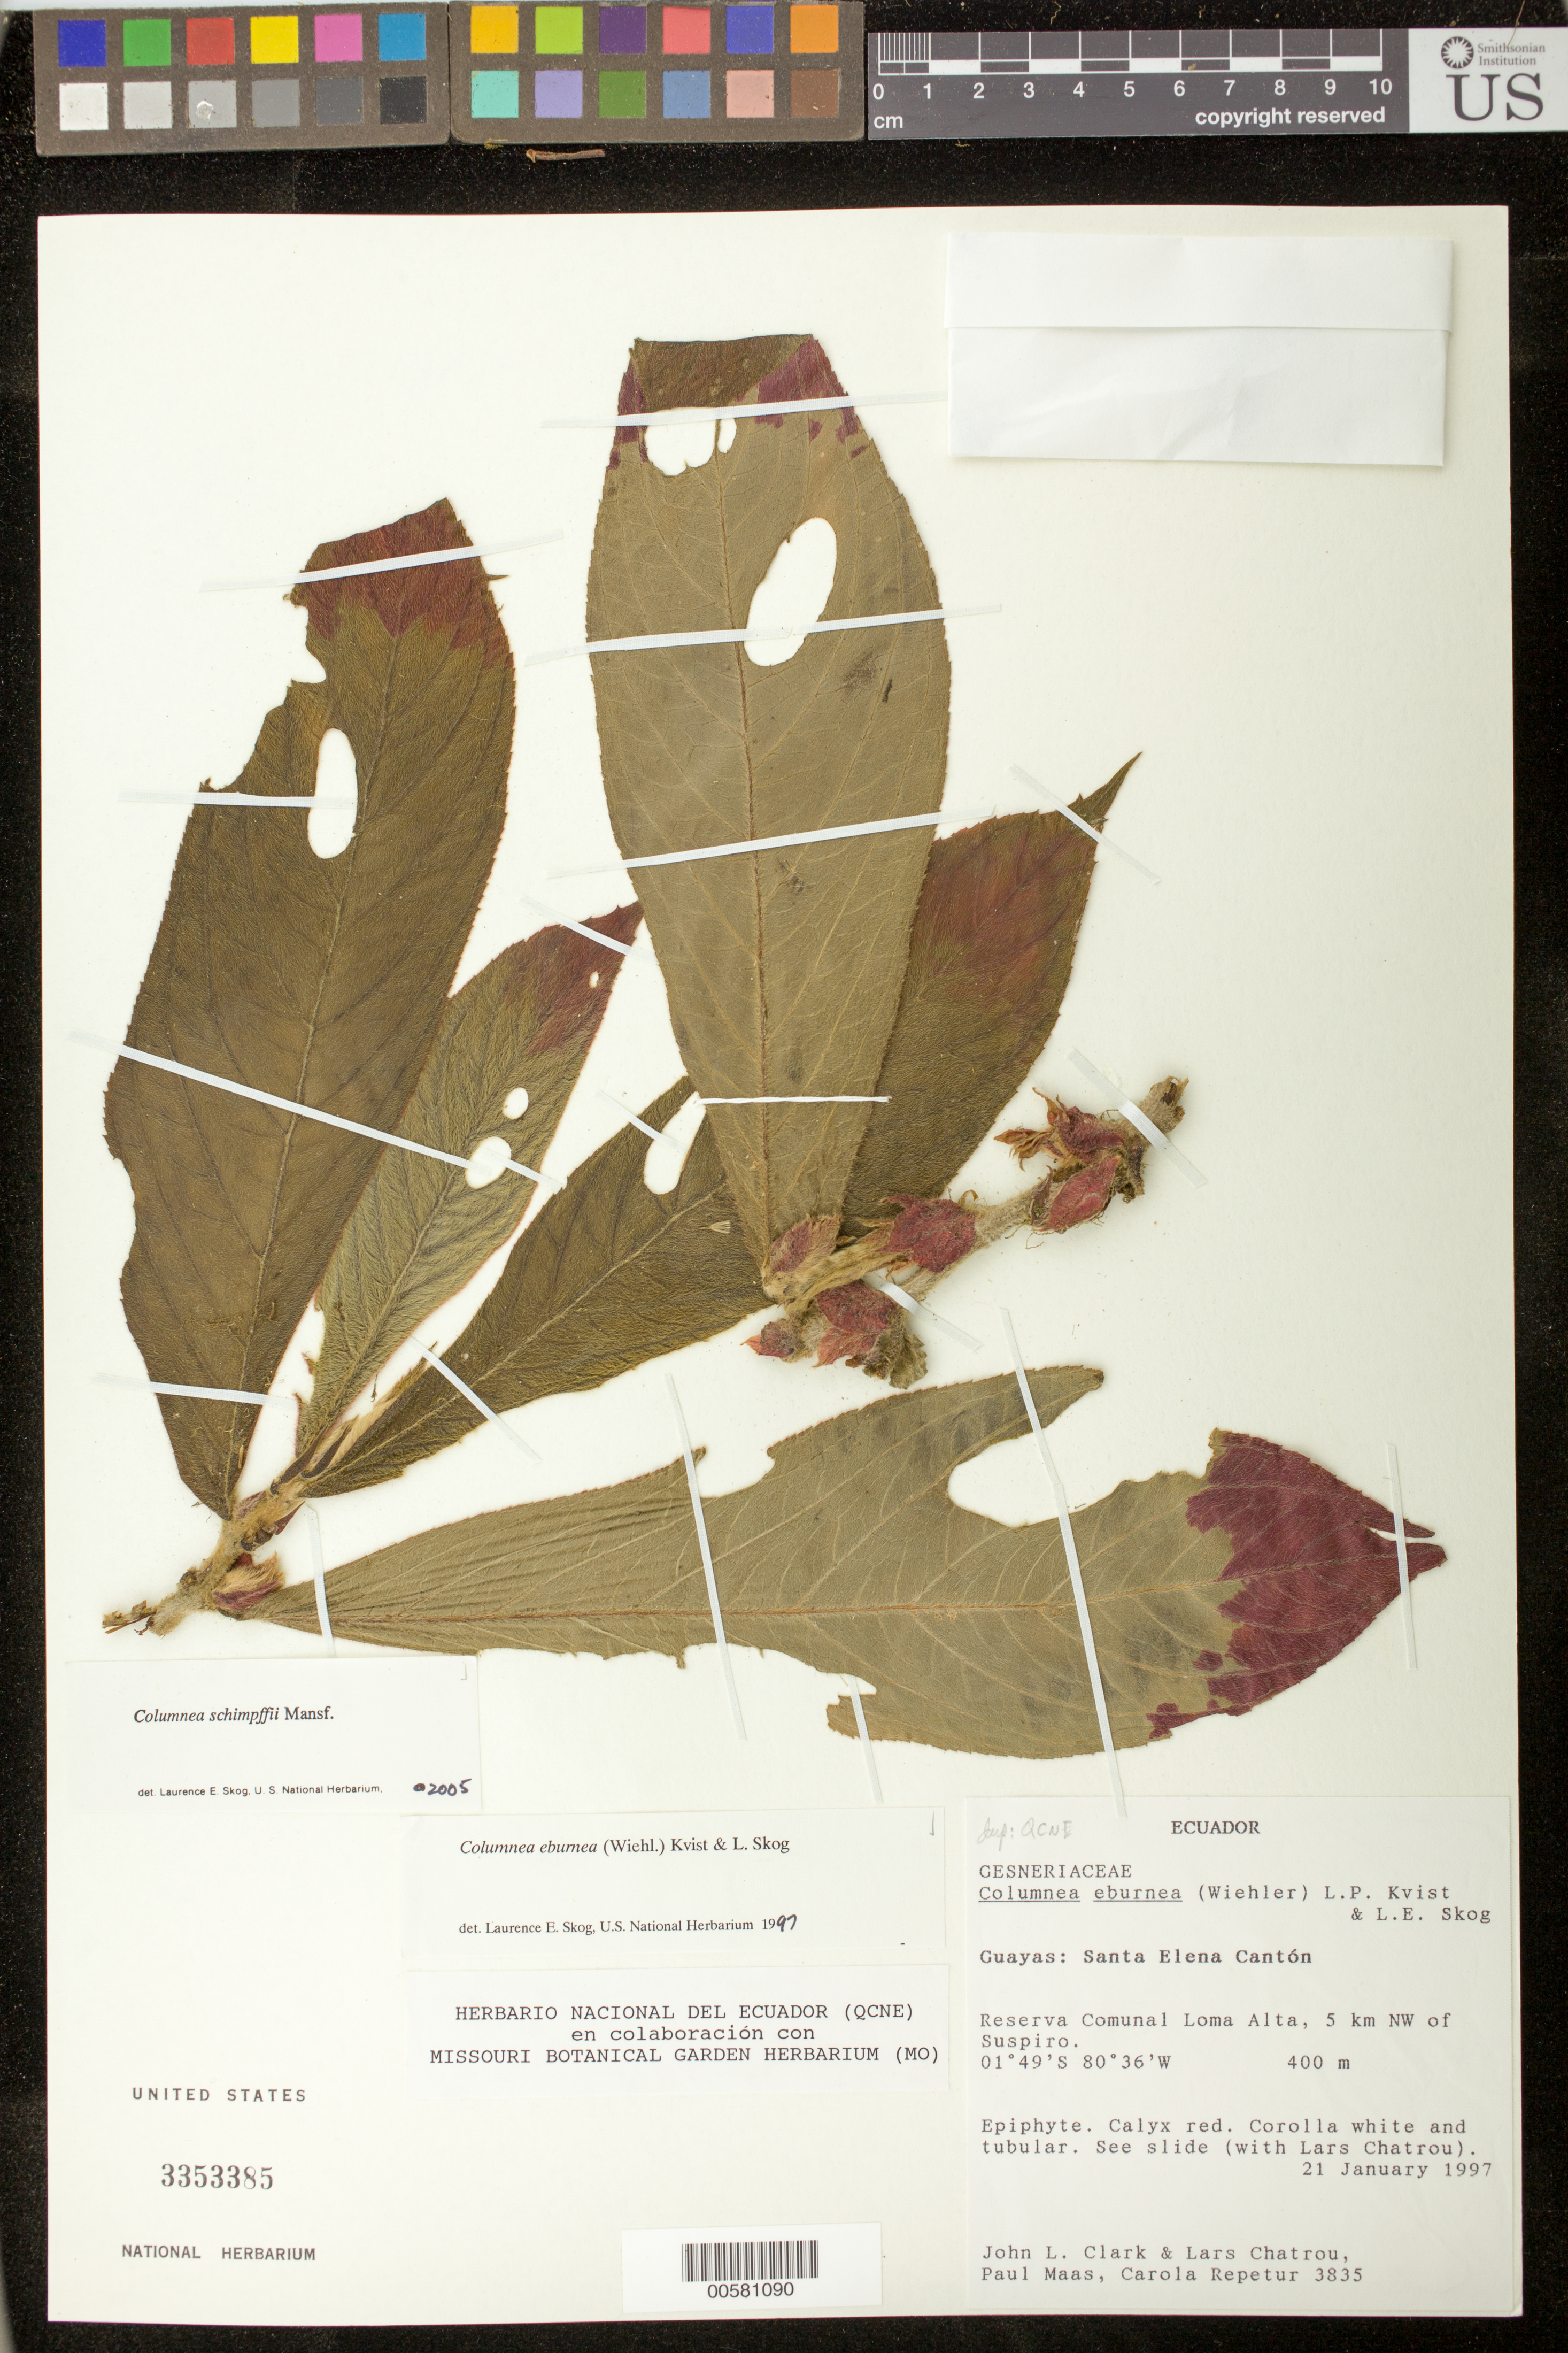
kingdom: Plantae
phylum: Tracheophyta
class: Magnoliopsida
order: Lamiales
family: Gesneriaceae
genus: Columnea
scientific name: Columnea schimpffii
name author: Mansf.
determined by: Skog, Laurence E.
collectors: J. L. Clark, L. W. Chatrou, P. Maas & C. Repetur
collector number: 3835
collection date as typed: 21 Jan 1997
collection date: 1997-01-21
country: Ecuador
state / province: Guayas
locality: Santa Elena Cantón. Reserva Comunal Loma Alta, 5 km NW of Suspiro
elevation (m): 400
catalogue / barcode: US 3353385